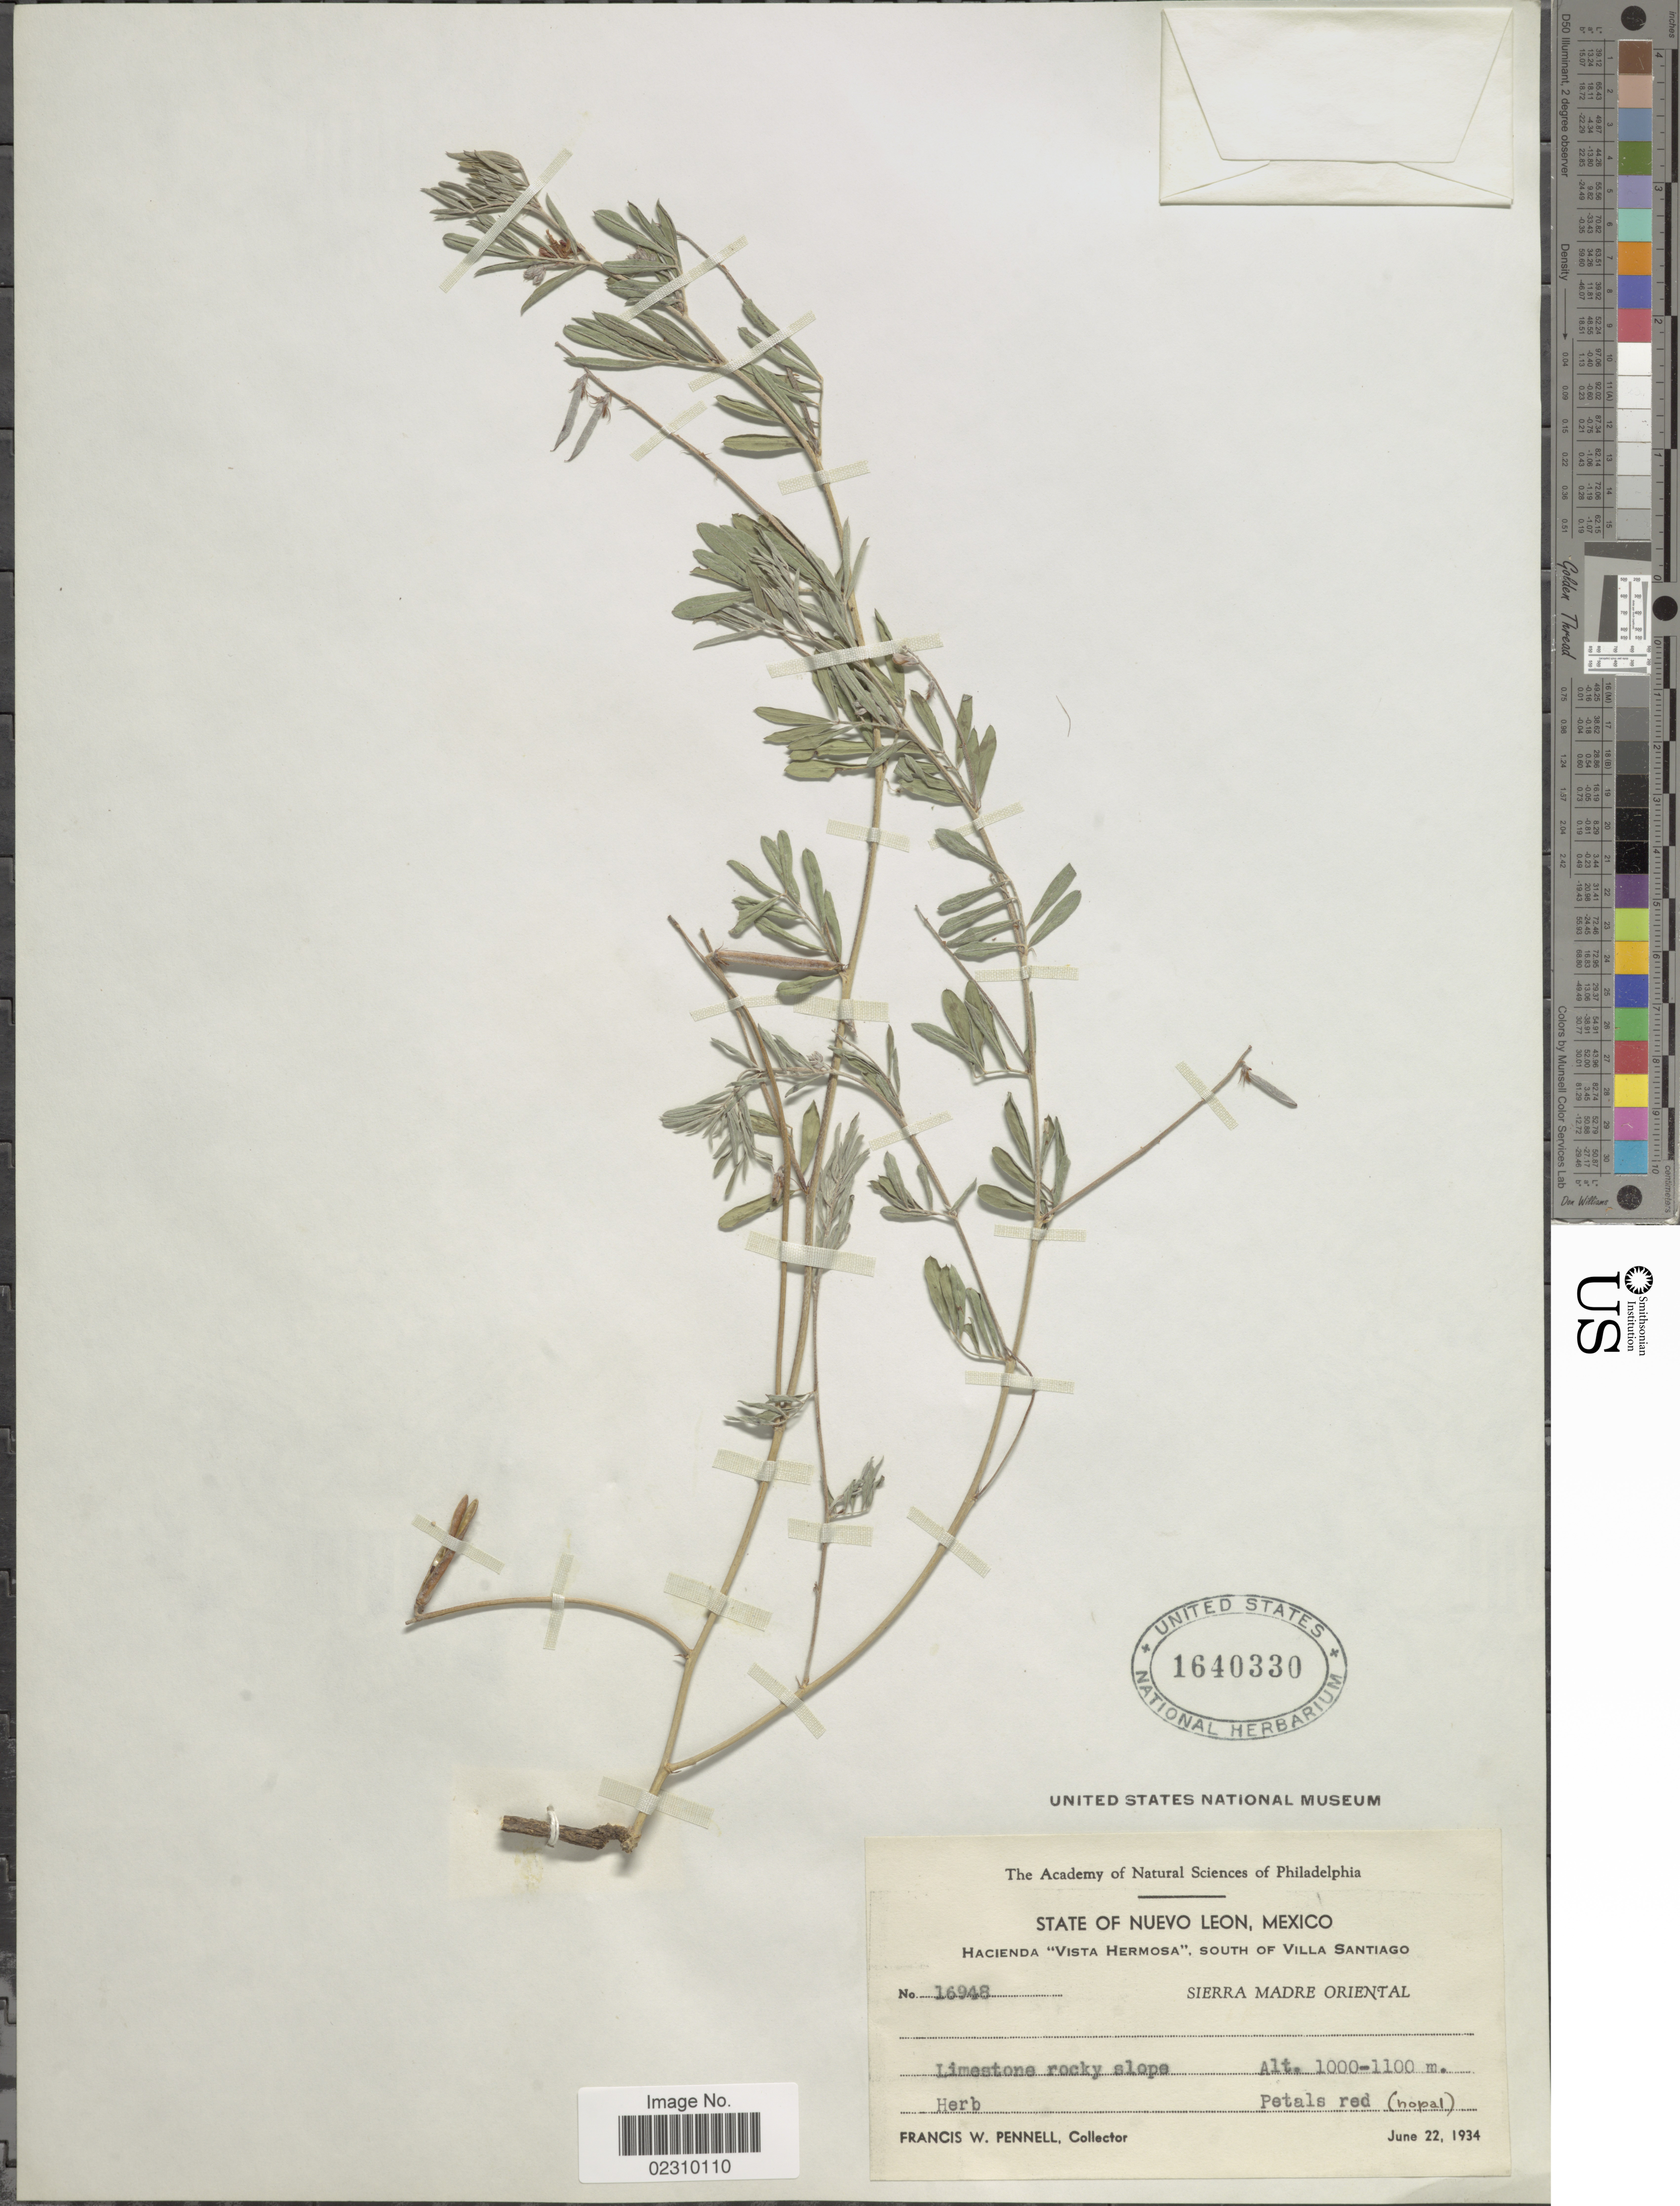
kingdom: Plantae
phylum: Tracheophyta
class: Magnoliopsida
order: Fabales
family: Fabaceae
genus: Indigofera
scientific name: Indigofera sp.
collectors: F. W. Pennell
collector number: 16948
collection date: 1934-06-22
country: Mexico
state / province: Nuevo León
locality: Hacienda "Vista Hermosa" south of Villa Santiago, Sierra Madre Oriental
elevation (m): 1000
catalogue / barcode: US 1640330